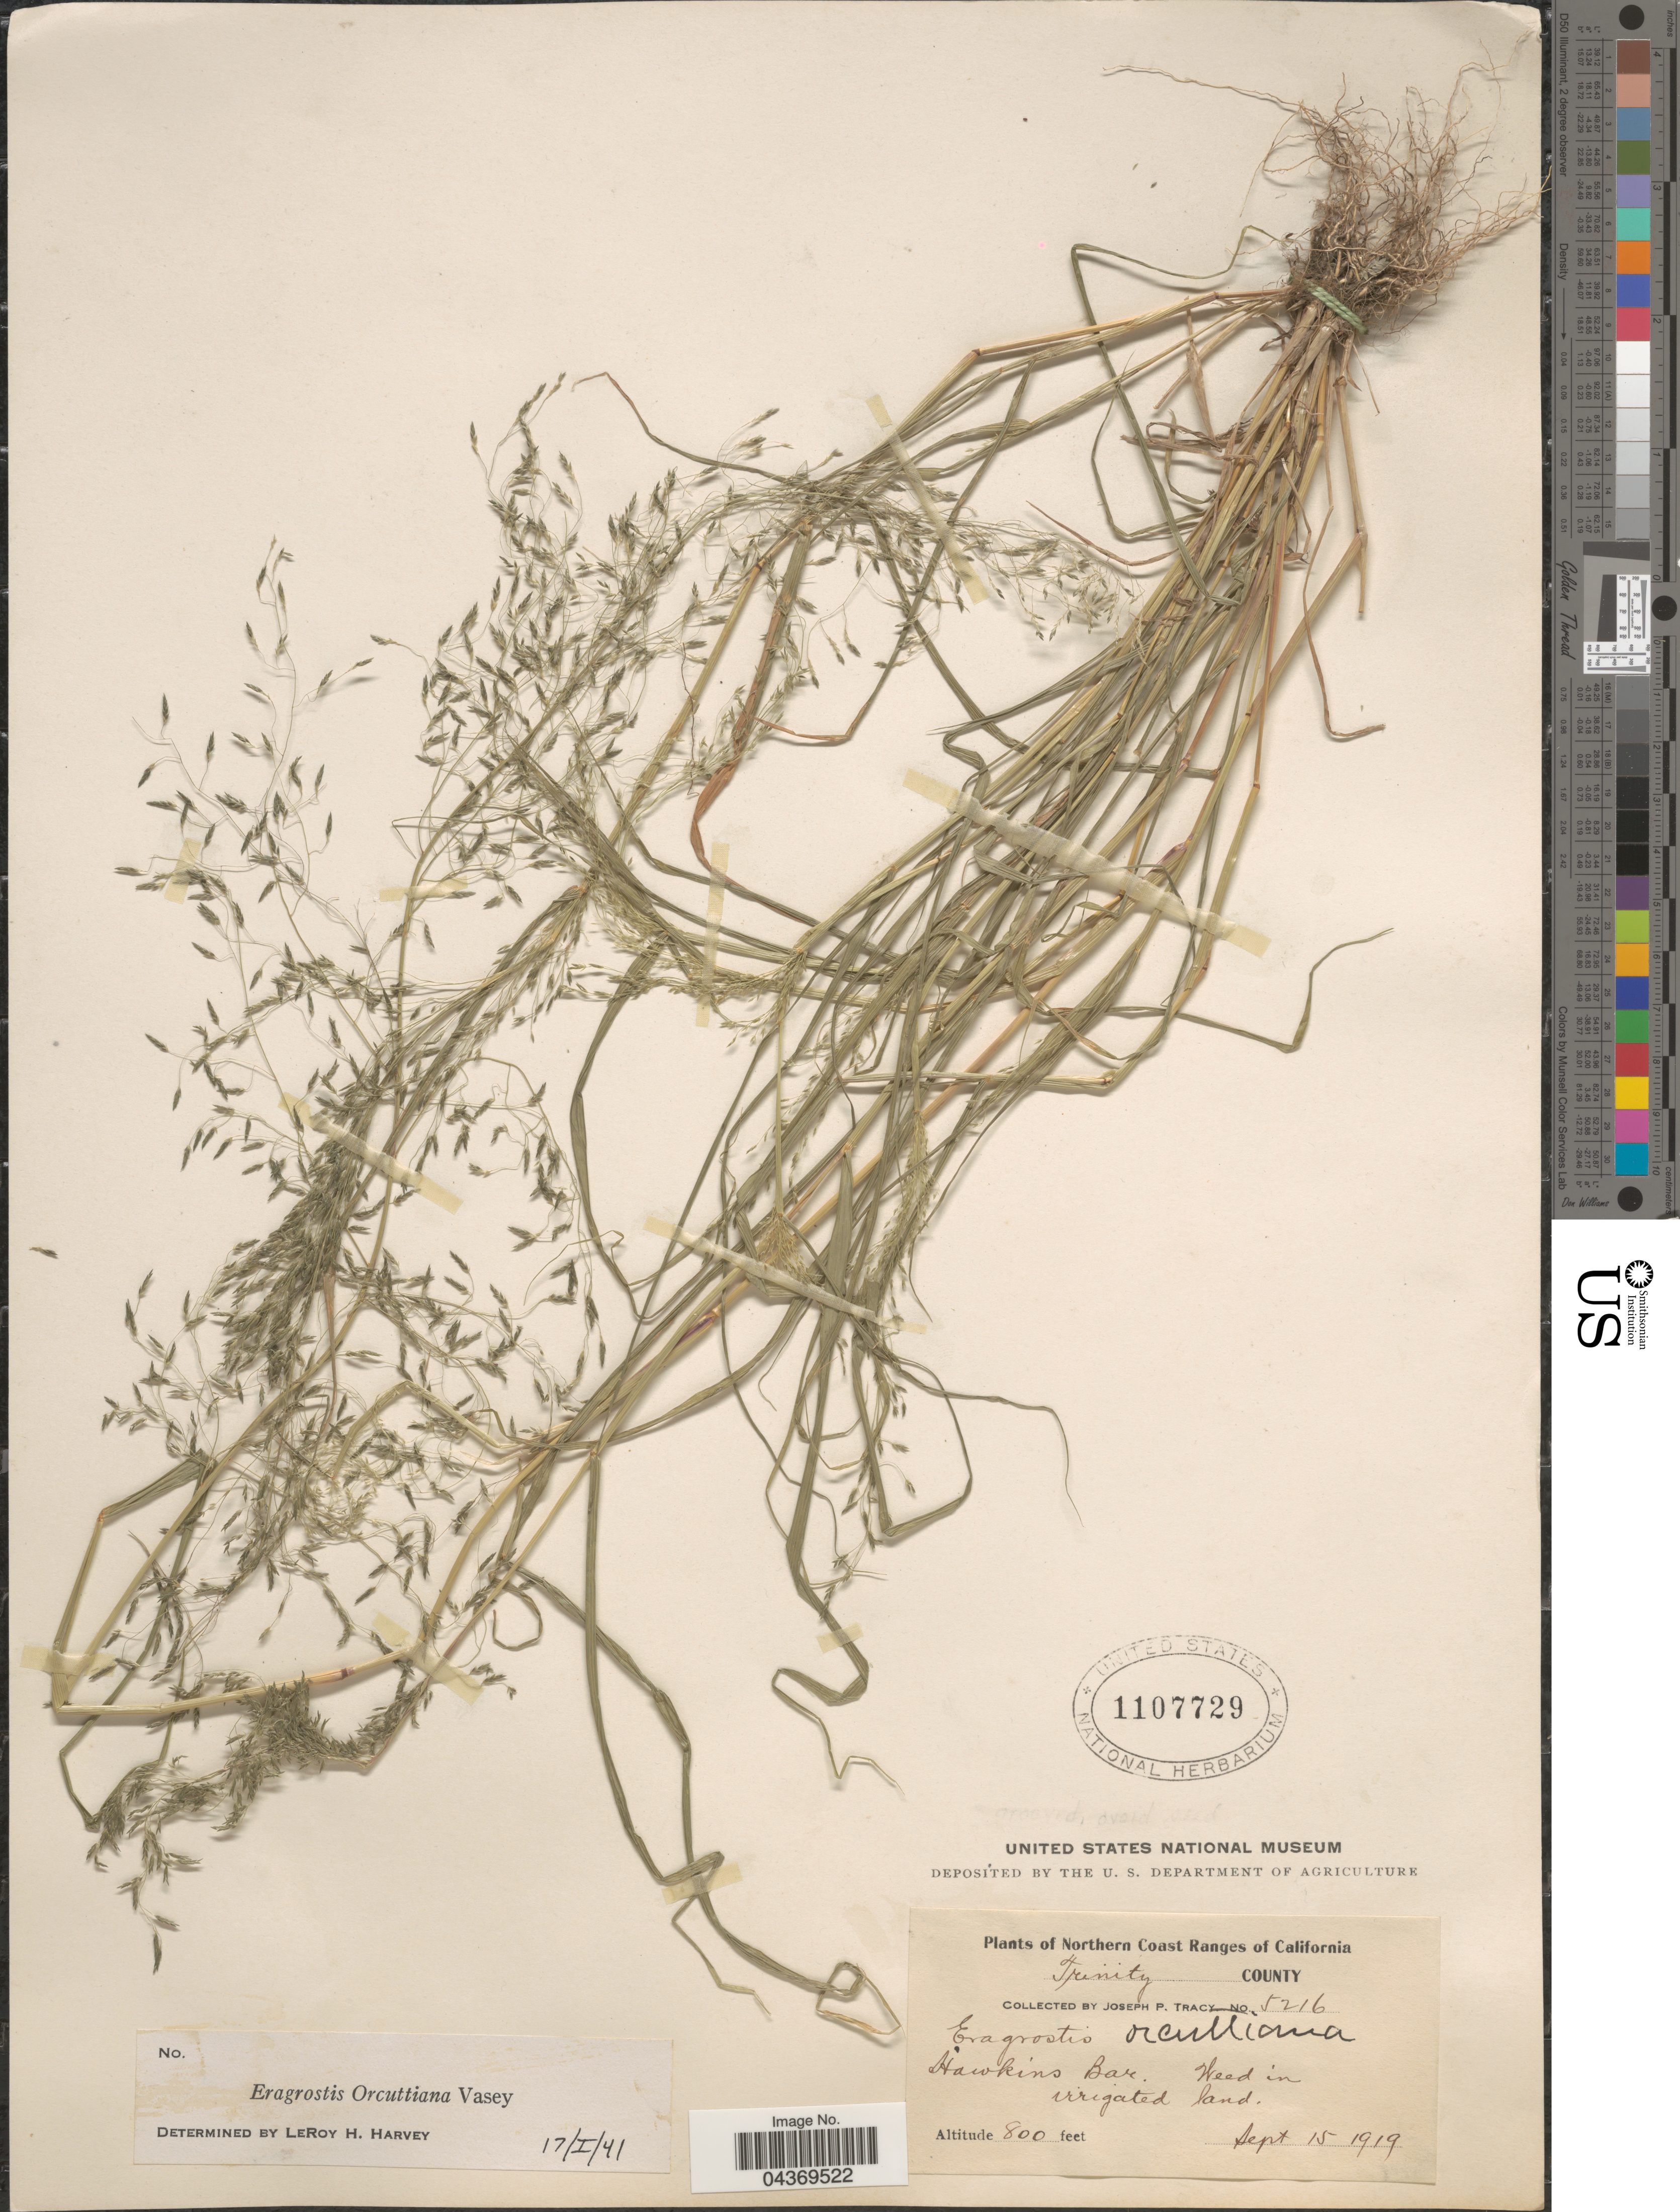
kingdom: Plantae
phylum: Tracheophyta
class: Liliopsida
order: Poales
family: Poaceae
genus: Eragrostis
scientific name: Eragrostis mexicana subsp. virescens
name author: (J. Presl) S.D. Koch & Sánchez Vega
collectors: J. Tracy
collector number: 5216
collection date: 1919-09-15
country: United States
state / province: California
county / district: Trinity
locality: Northern Coast Ranges of California. Trinity County. Hawkins Bar.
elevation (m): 244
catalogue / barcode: US 1107729